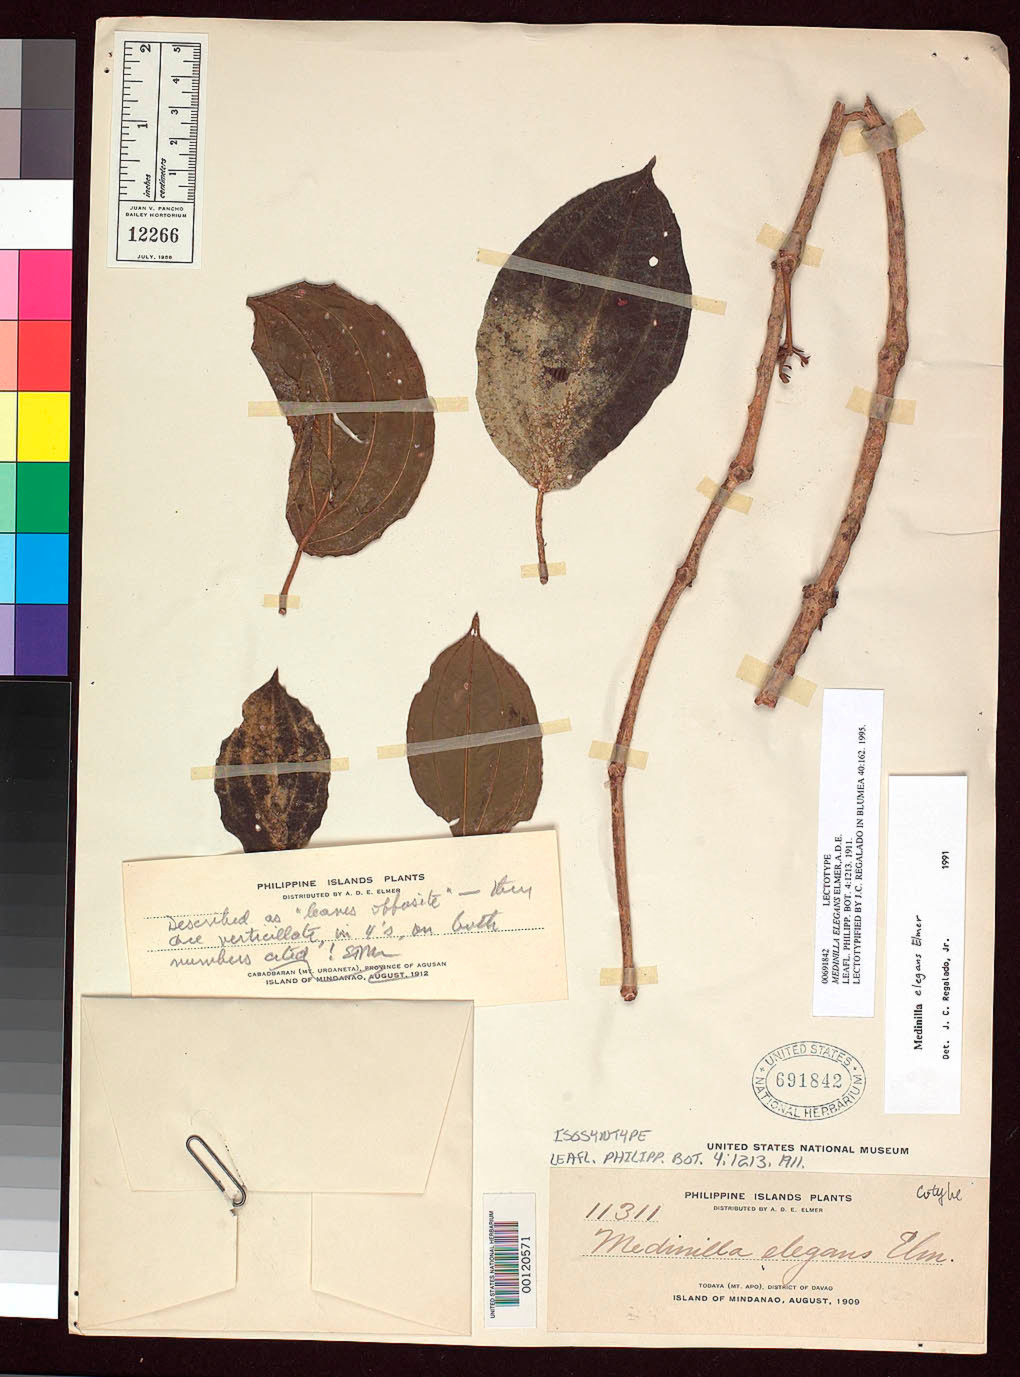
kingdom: Plantae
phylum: Tracheophyta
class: Magnoliopsida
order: Myrtales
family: Melastomataceae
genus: Medinilla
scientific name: Medinilla elegans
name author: Elmer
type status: Lectotype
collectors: A. D. E. Elmer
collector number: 11311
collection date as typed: Aug 1909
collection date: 1909-08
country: Philippines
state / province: Davao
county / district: Davao del Sur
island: Mindanao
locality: Todaya (Mt. Apo), District of Davao, Island of Mindanao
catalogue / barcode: US 691842